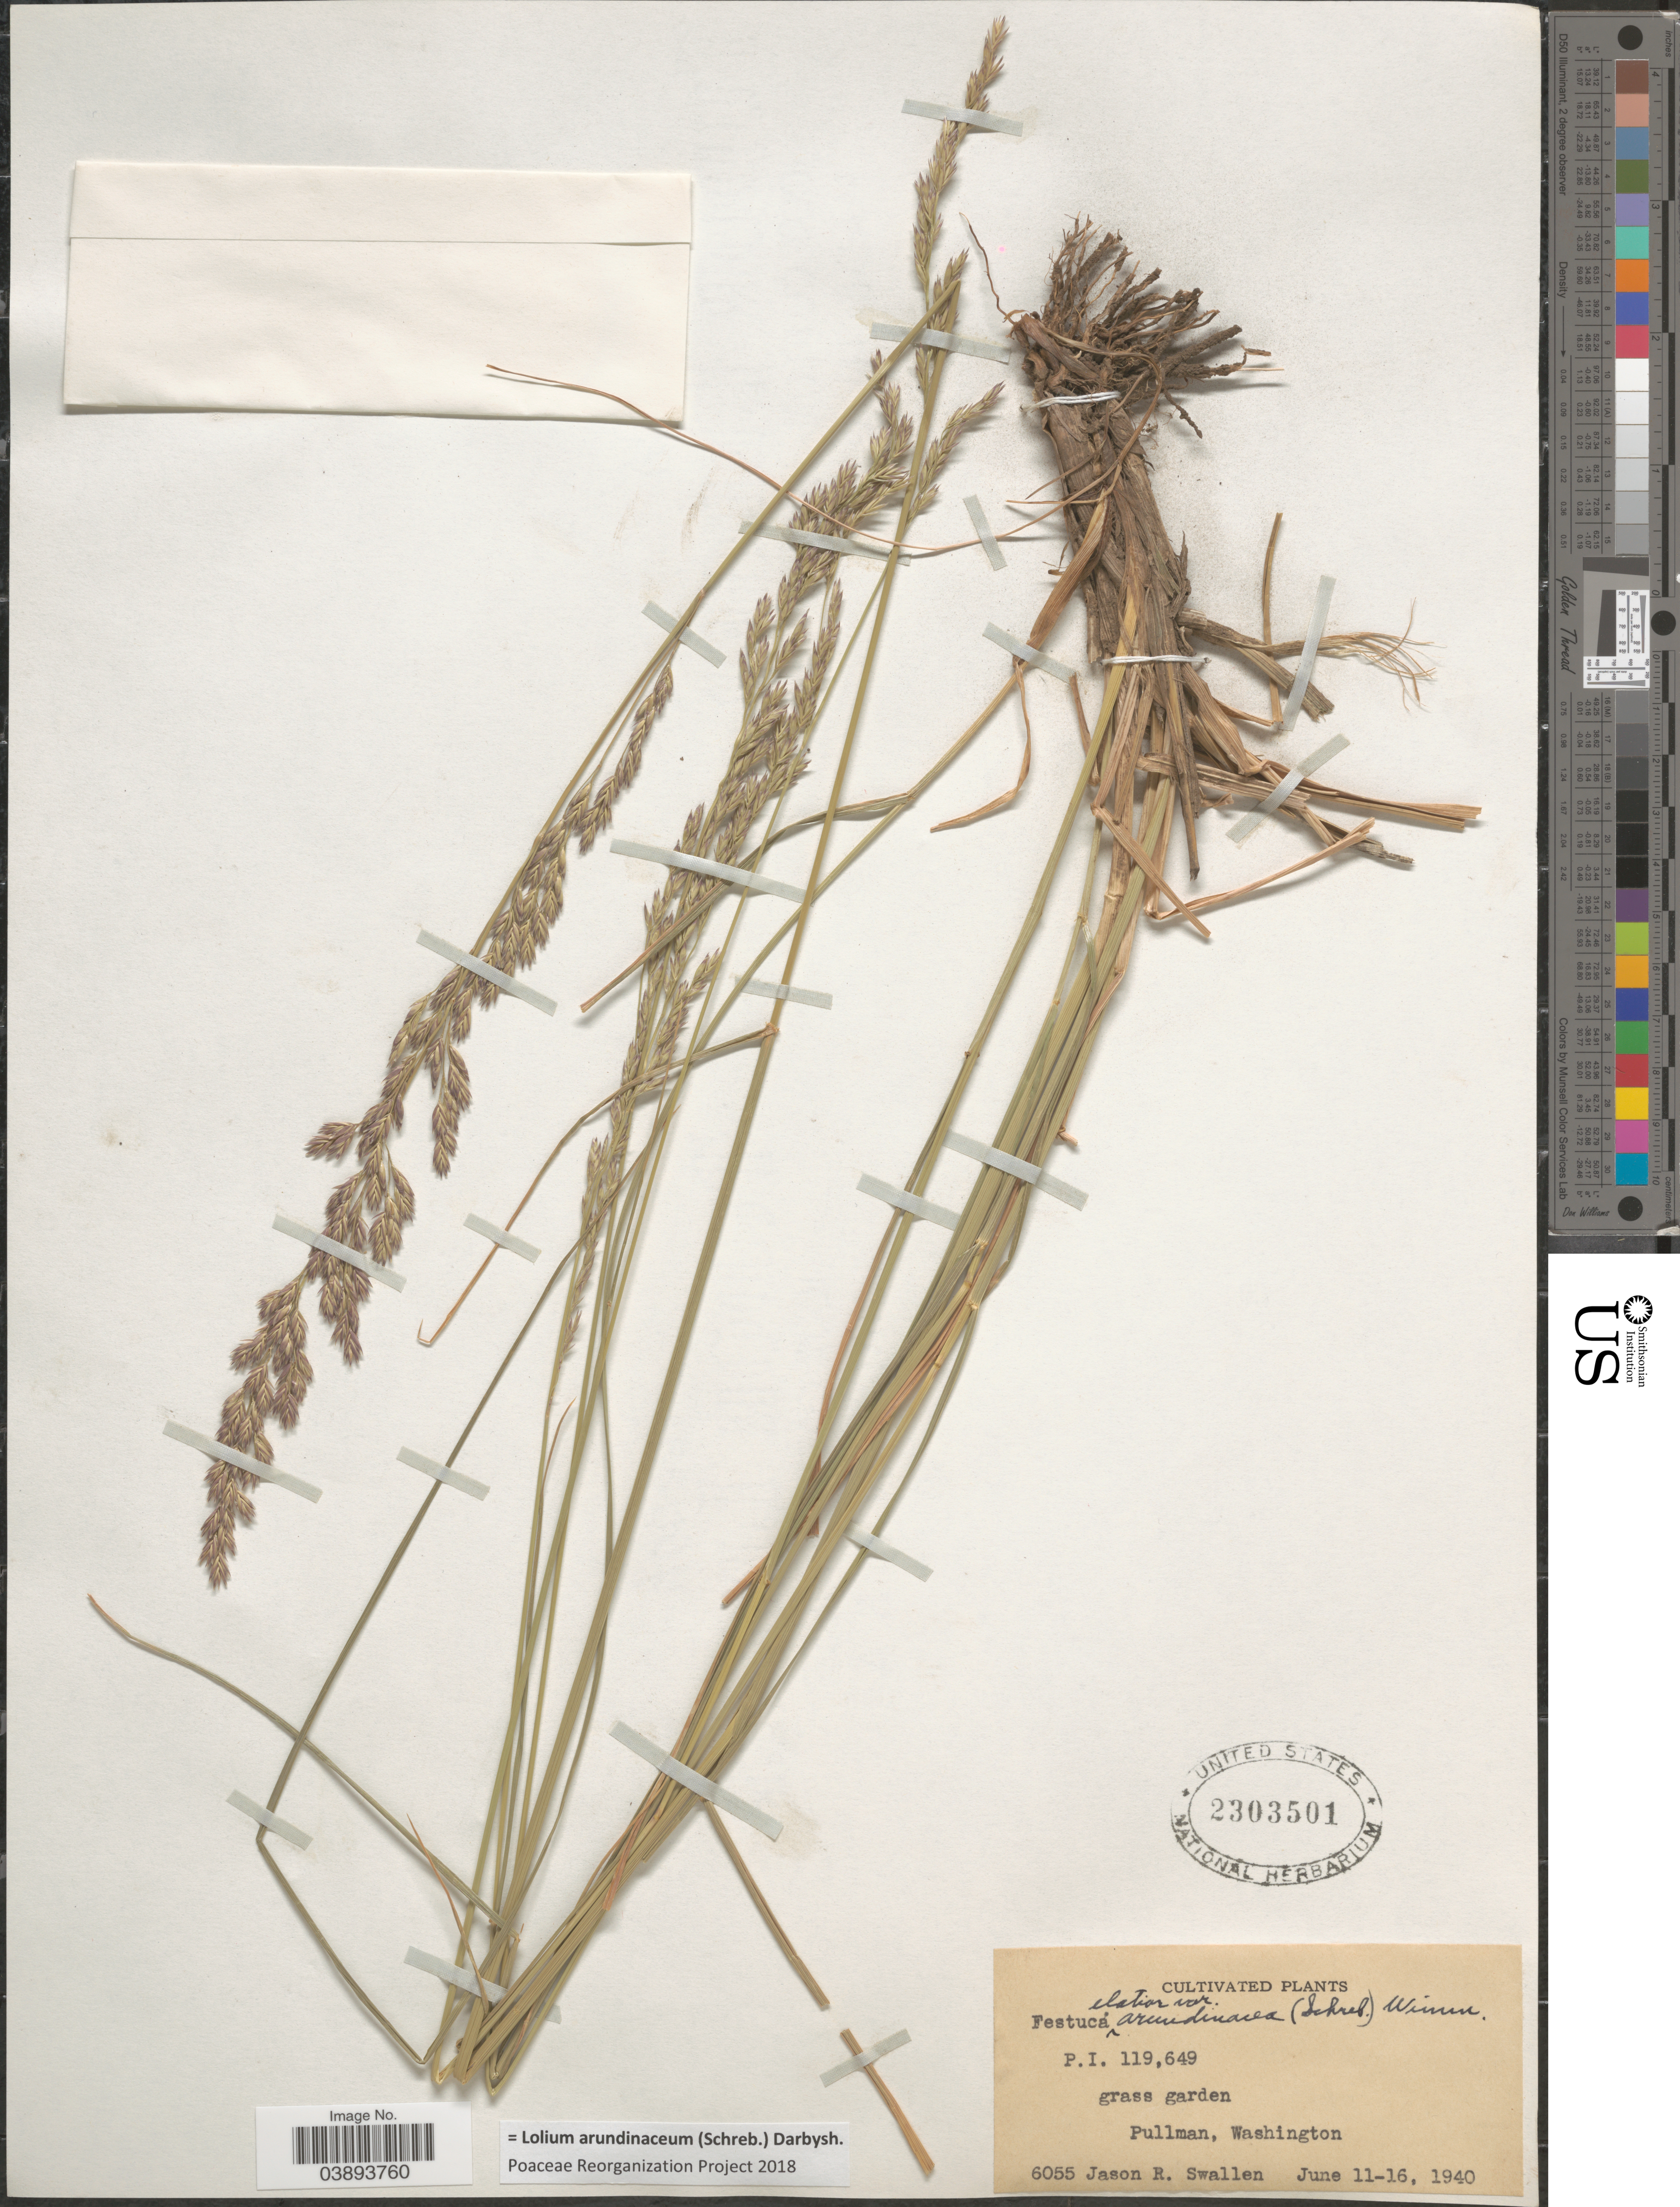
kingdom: Plantae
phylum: Tracheophyta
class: Liliopsida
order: Poales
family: Poaceae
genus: Lolium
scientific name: Lolium arundinaceum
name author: (Schreb.) Darbysh.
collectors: J. R. Swallen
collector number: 6055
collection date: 1940-06-11/1940-06-16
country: United States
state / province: Washington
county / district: Whitman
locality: Grass garden. Pullman.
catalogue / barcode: US 2303501